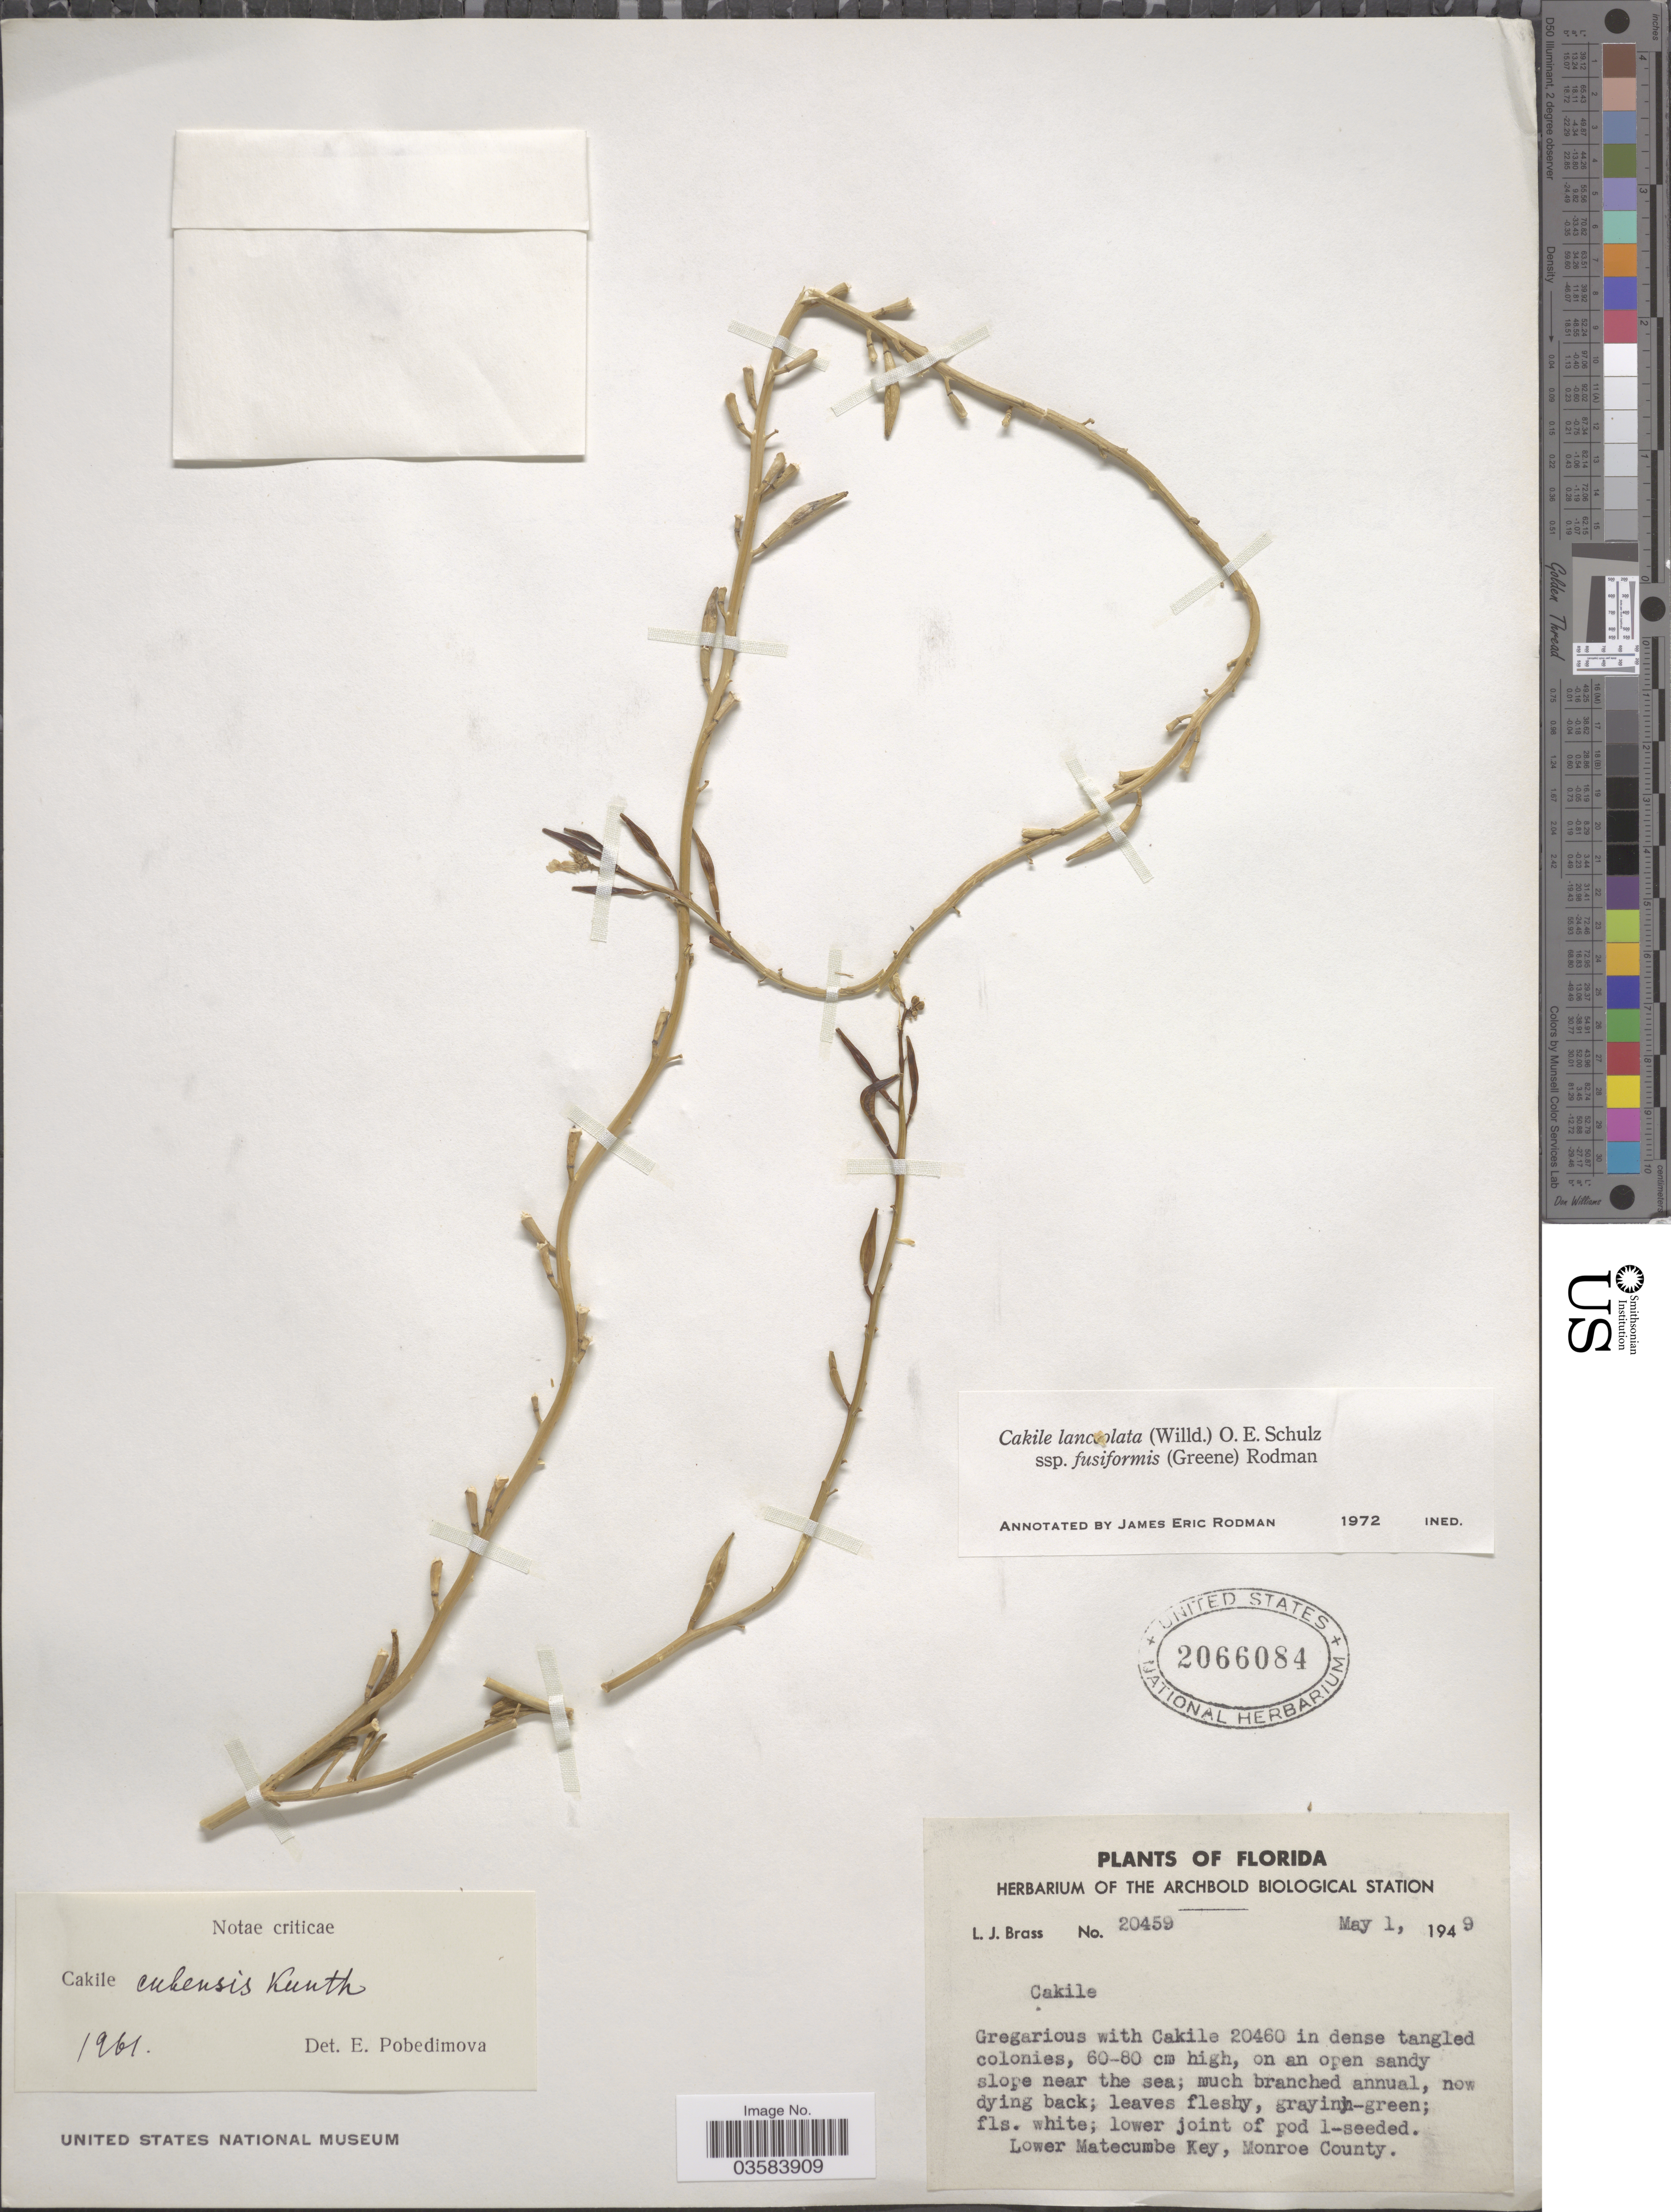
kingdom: Plantae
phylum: Tracheophyta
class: Magnoliopsida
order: Brassicales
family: Brassicaceae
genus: Cakile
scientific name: Cakile lanceolata subsp. fusiformis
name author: (Greene) Rodman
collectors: L. J. Brass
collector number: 20459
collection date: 1949-05-01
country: United States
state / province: Florida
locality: Lower Matecumbe Key, Monroe County.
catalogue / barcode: US 2066084